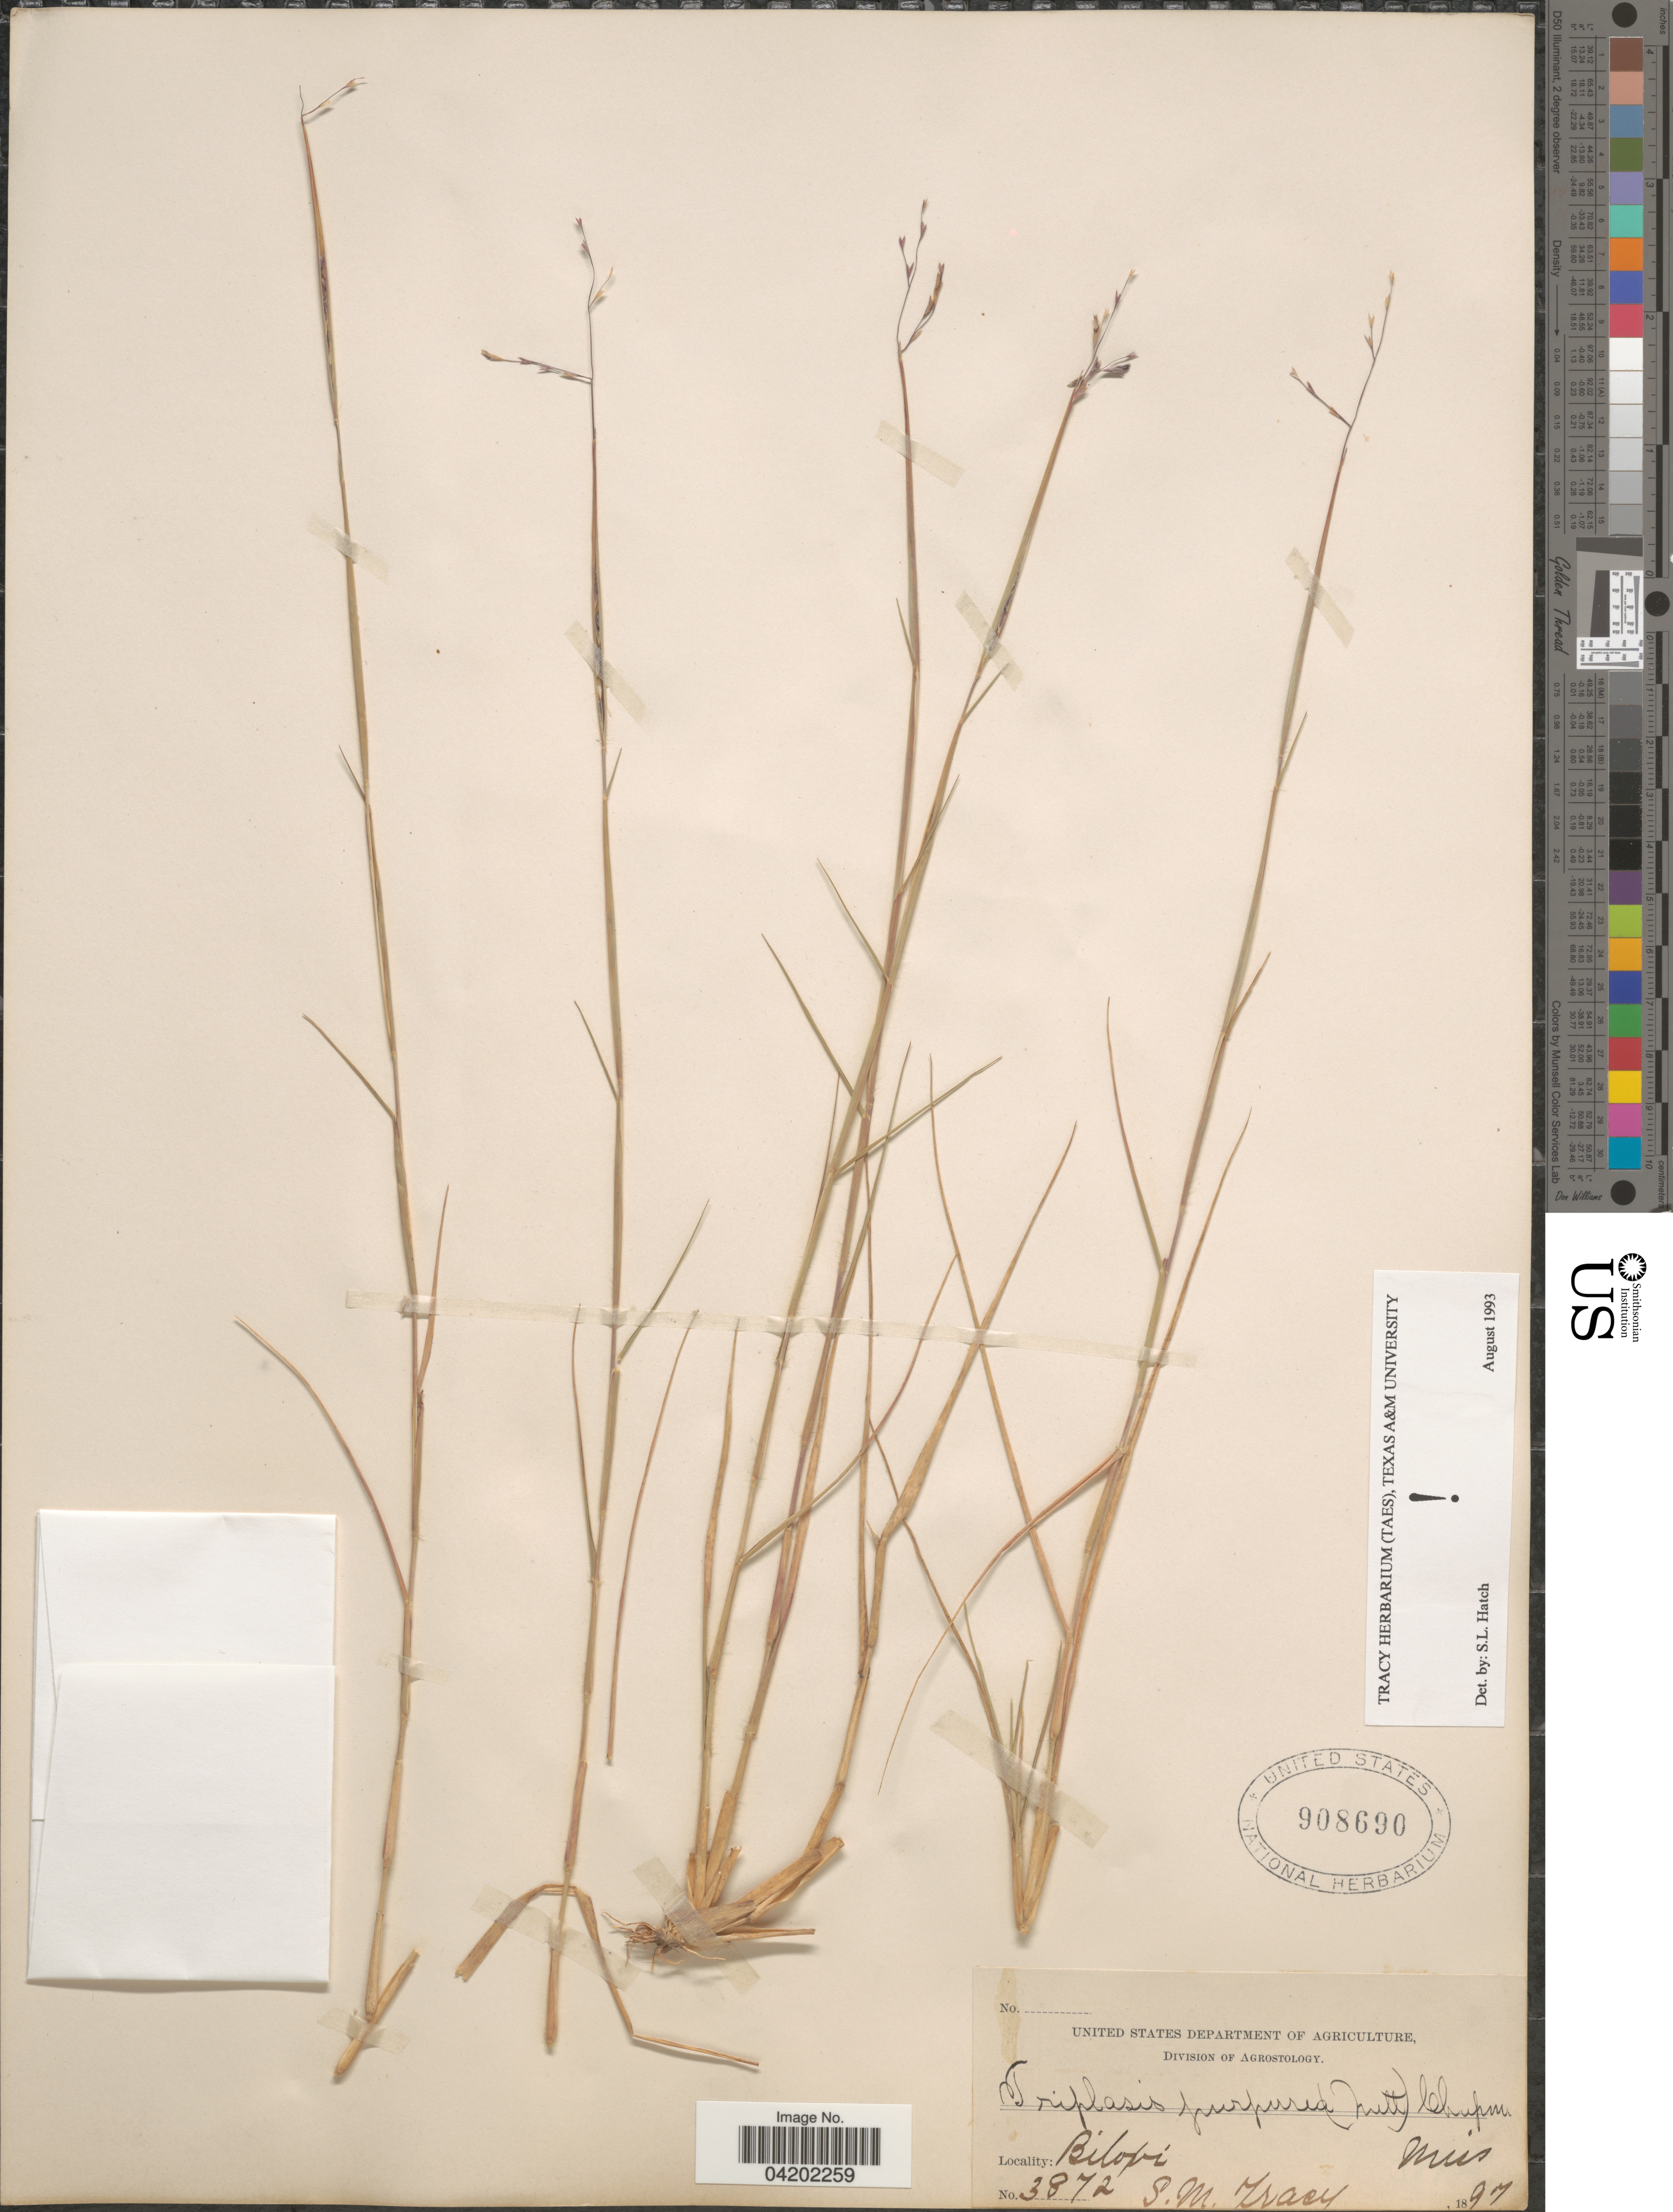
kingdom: Plantae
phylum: Tracheophyta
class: Liliopsida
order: Poales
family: Poaceae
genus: Triplasis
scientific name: Triplasis purpurea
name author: (Walter) Chapm.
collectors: S. M. Tracy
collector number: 3872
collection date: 1897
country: United States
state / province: Mississippi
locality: Biloxi.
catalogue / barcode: US 908690